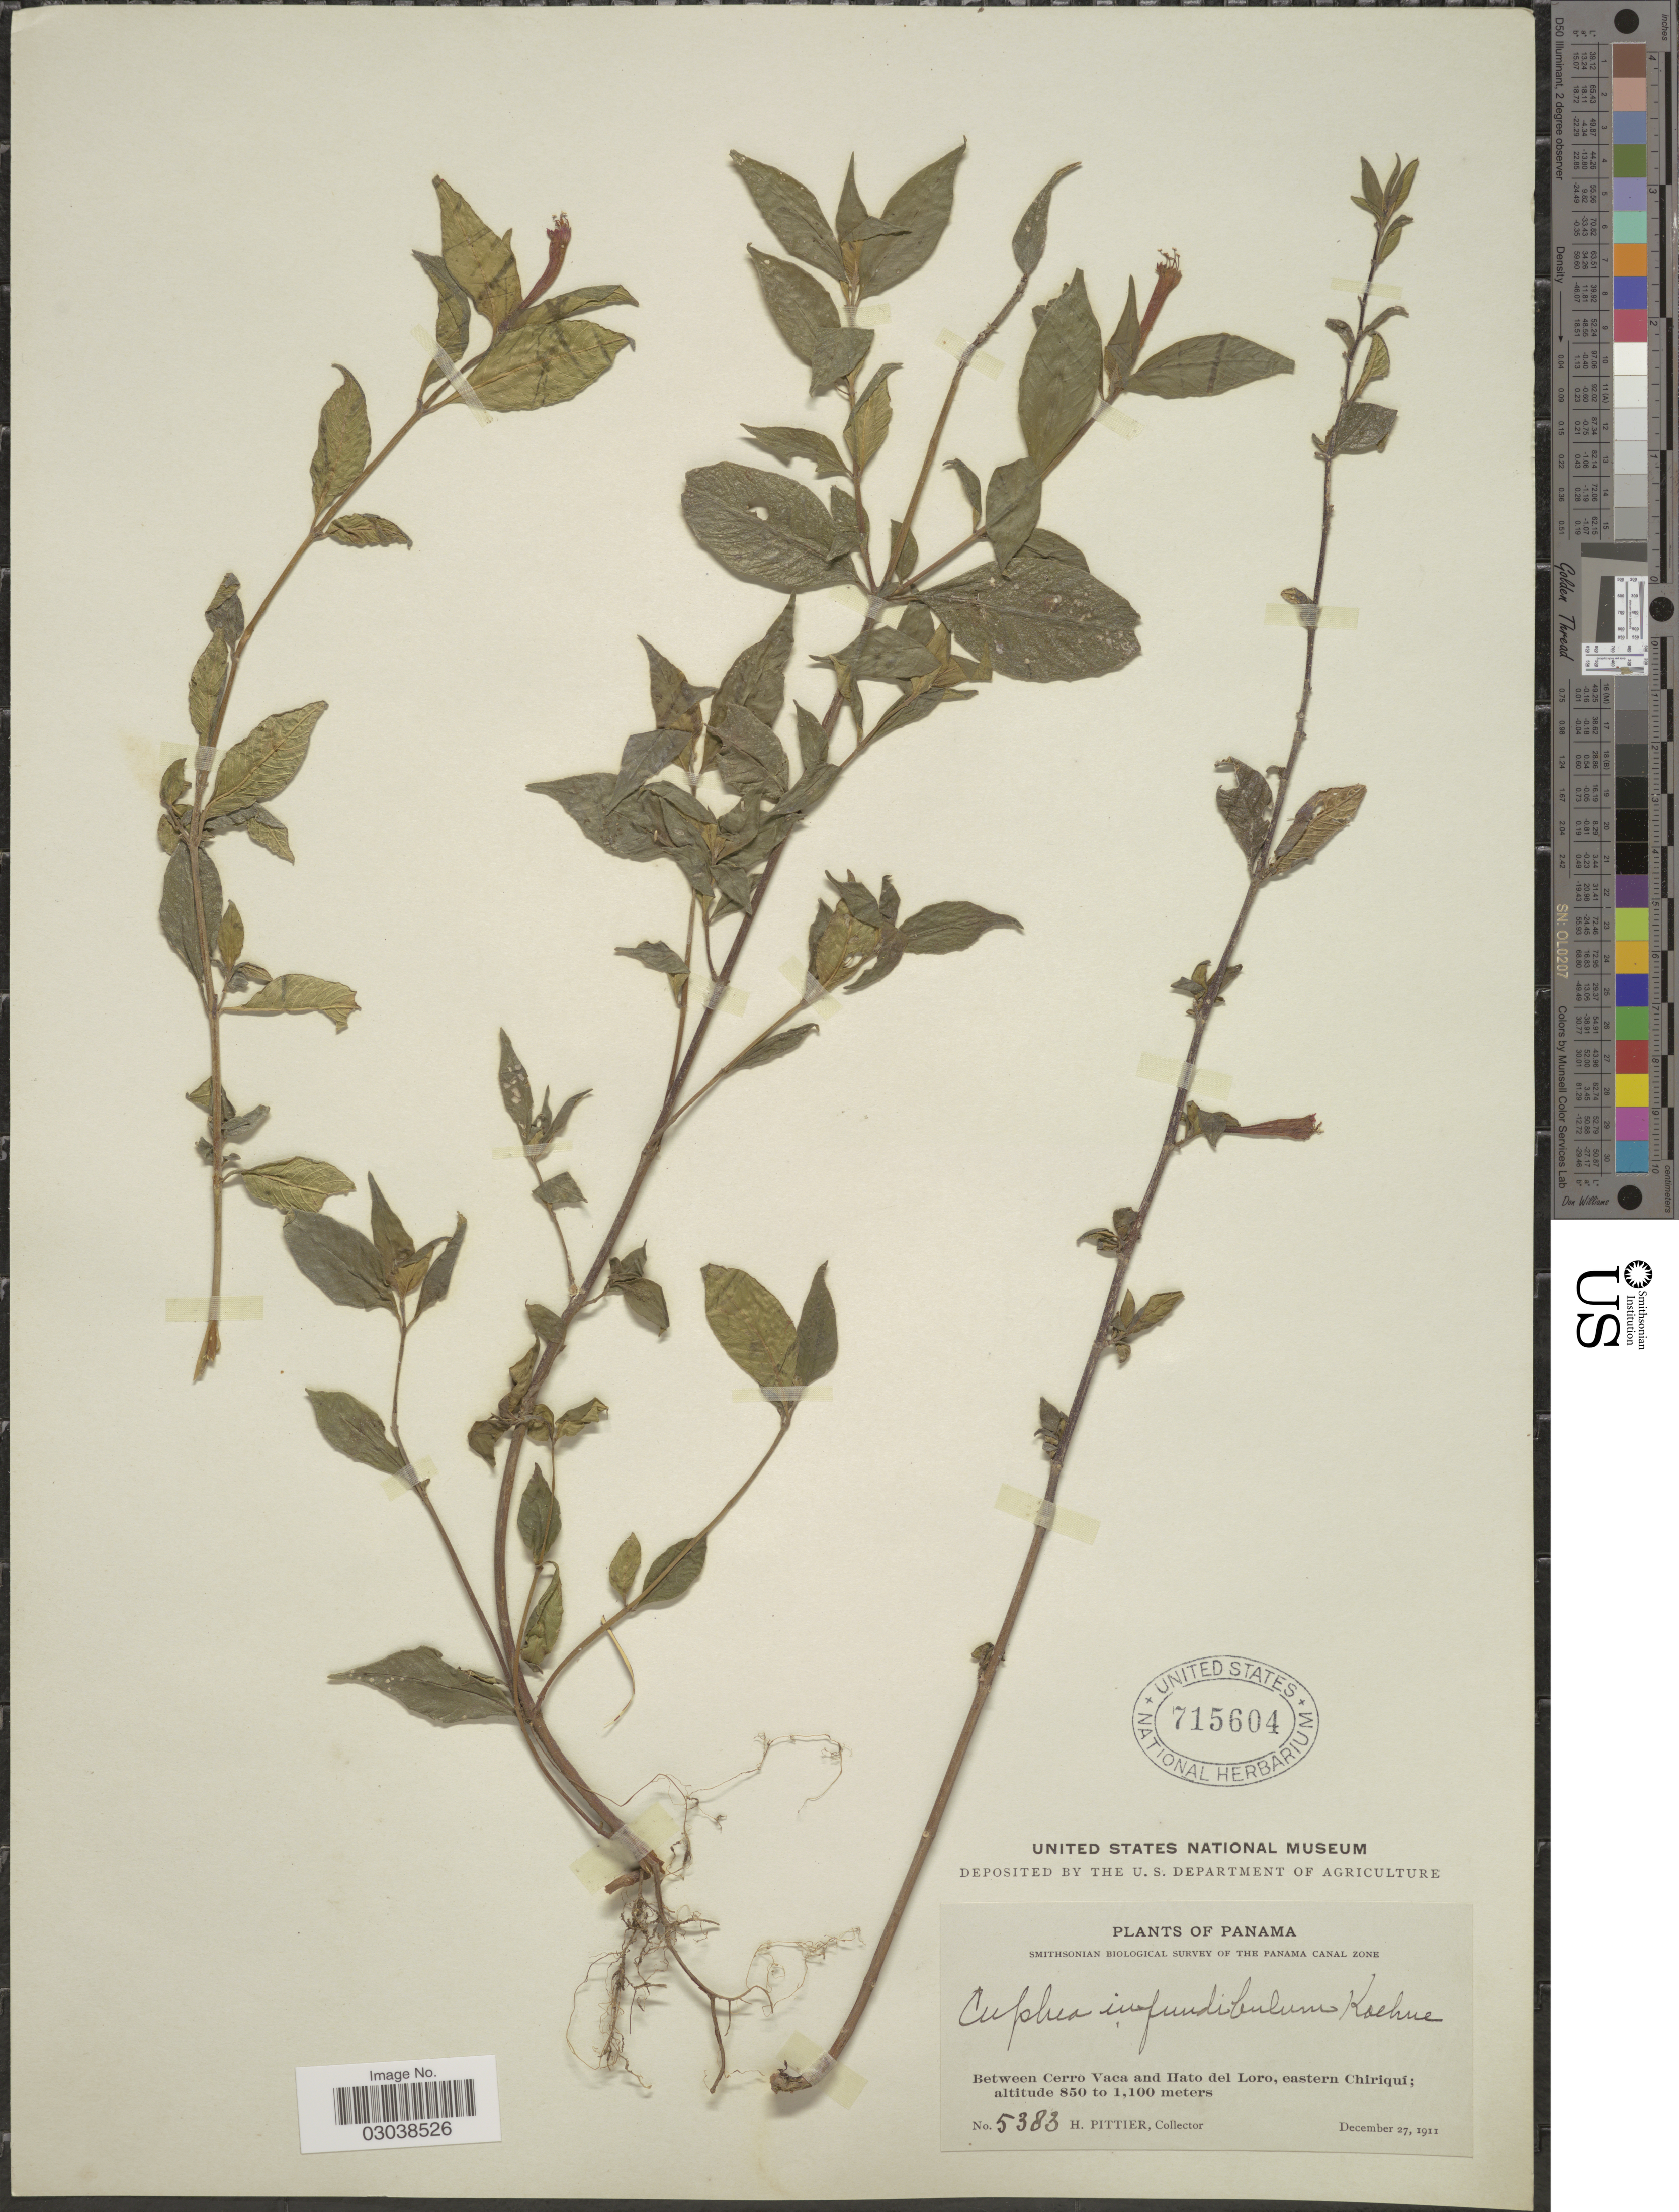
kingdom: Plantae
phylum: Tracheophyta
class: Magnoliopsida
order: Myrtales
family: Lythraceae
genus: Cuphea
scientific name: Cuphea infundibulum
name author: Koehne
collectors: H. F. Pittier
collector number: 5383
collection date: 1911-12-27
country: Panama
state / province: Chiriqui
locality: Between Cerro Vaca and Hato del Loro, eastern Chiriqui.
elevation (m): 850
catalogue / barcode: US 715604